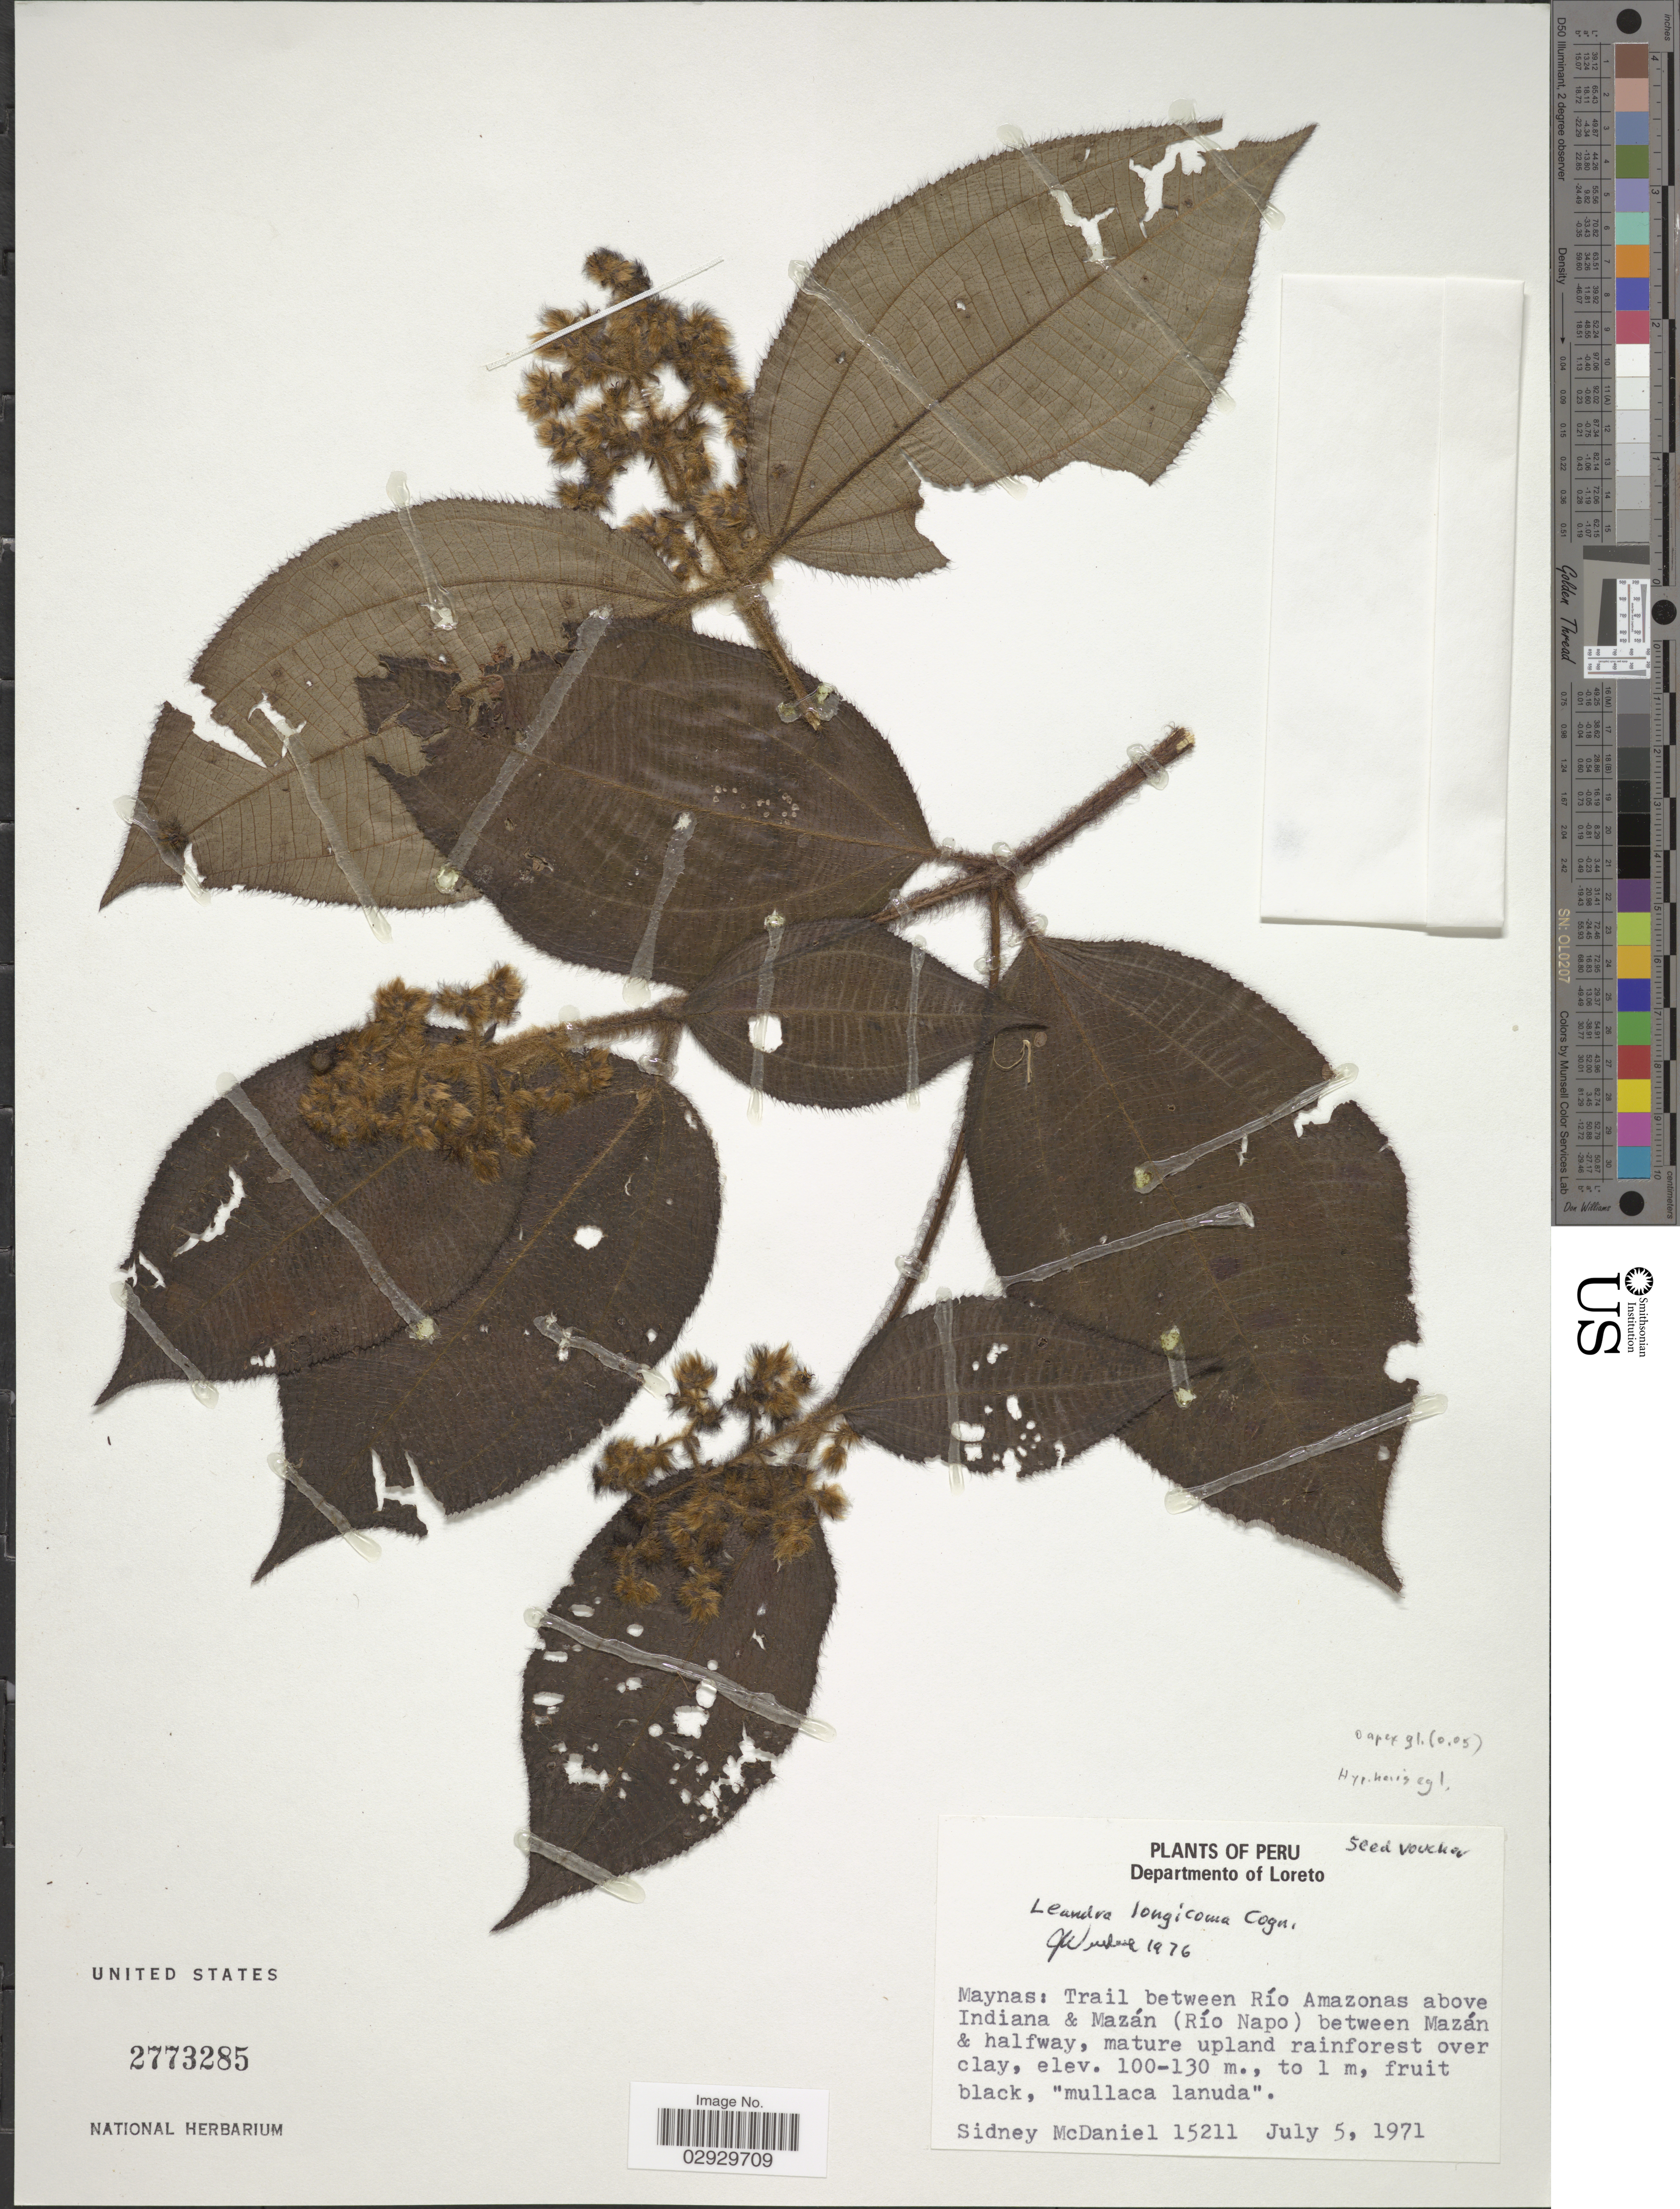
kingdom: Plantae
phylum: Tracheophyta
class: Magnoliopsida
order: Myrtales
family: Melastomataceae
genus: Leandra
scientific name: Leandra longicoma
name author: Cogn.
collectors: S. McDaniel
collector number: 15211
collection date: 1971-07-05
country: Peru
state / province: Loreto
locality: Departmento of Loreto. Maynas: Trail between Río Amazonas above Indiana & Mazán (Río Napo) between Mazán & halfway.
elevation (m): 100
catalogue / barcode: US 2773285